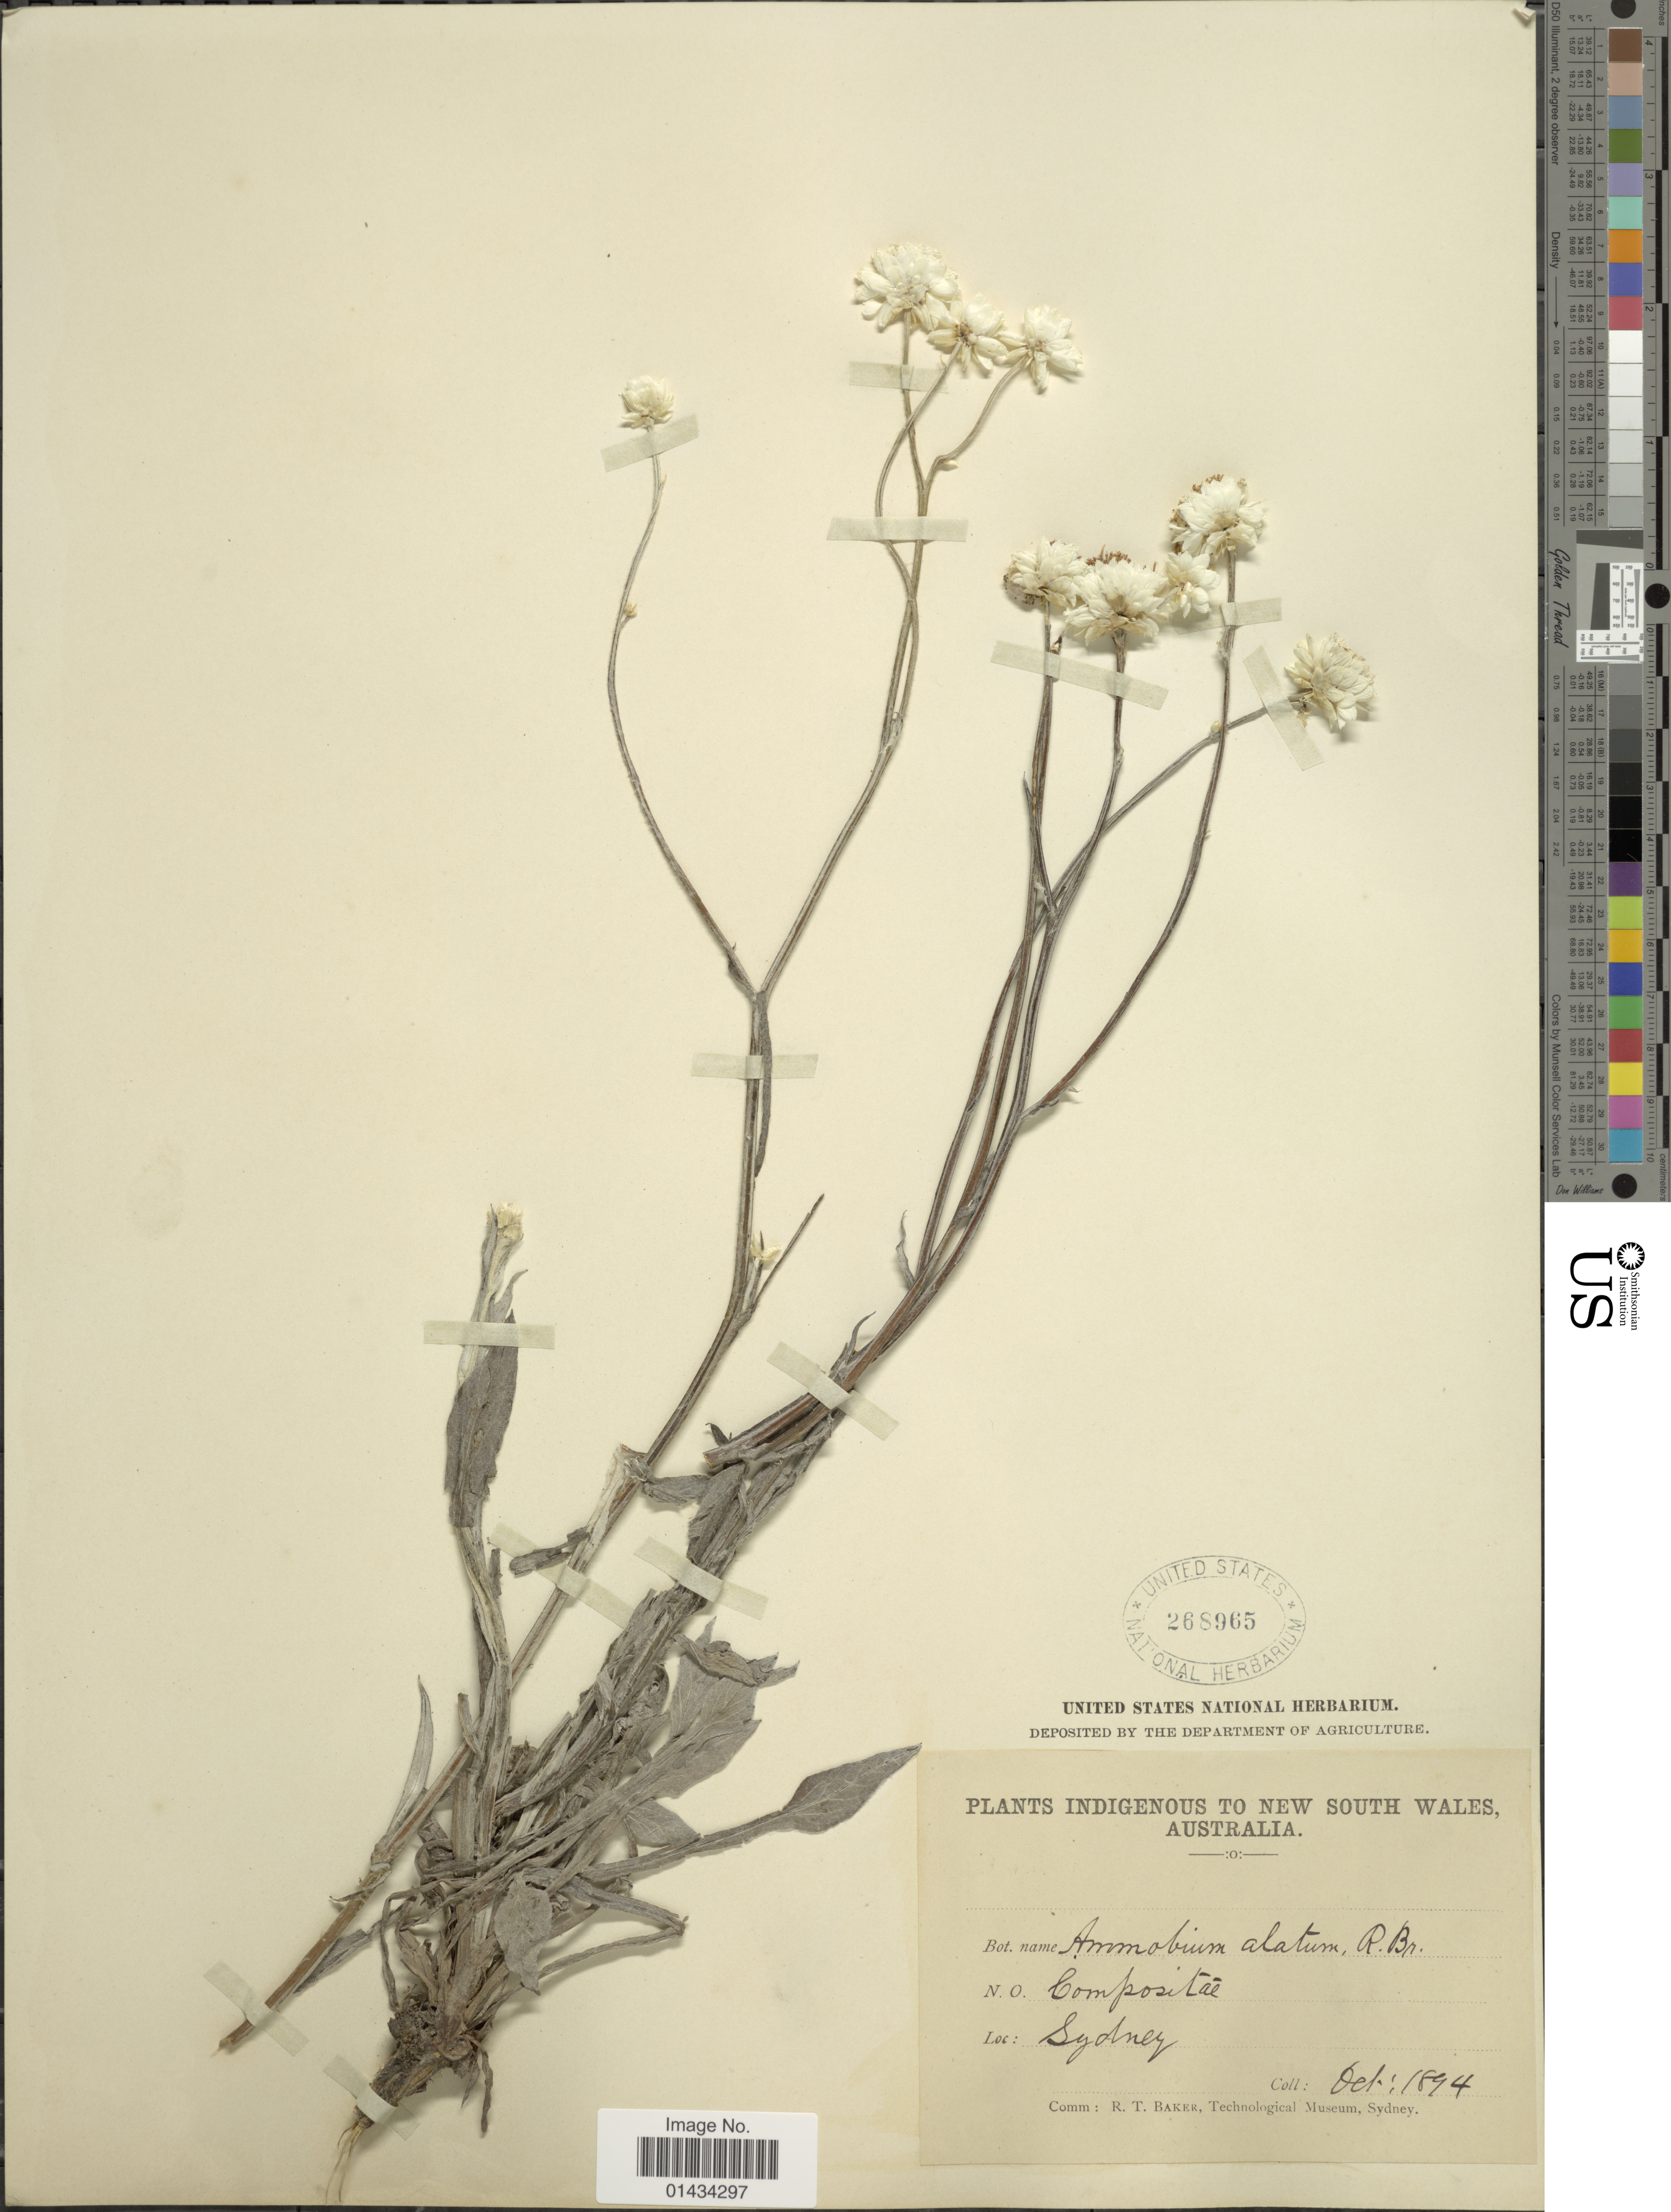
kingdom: Plantae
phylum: Tracheophyta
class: Magnoliopsida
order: Asterales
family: Asteraceae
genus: Ammobium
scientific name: Ammobium alatum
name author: R. Br.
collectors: R. T. Baker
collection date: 1894-10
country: Australia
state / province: New South Wales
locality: Sydney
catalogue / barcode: US 268965